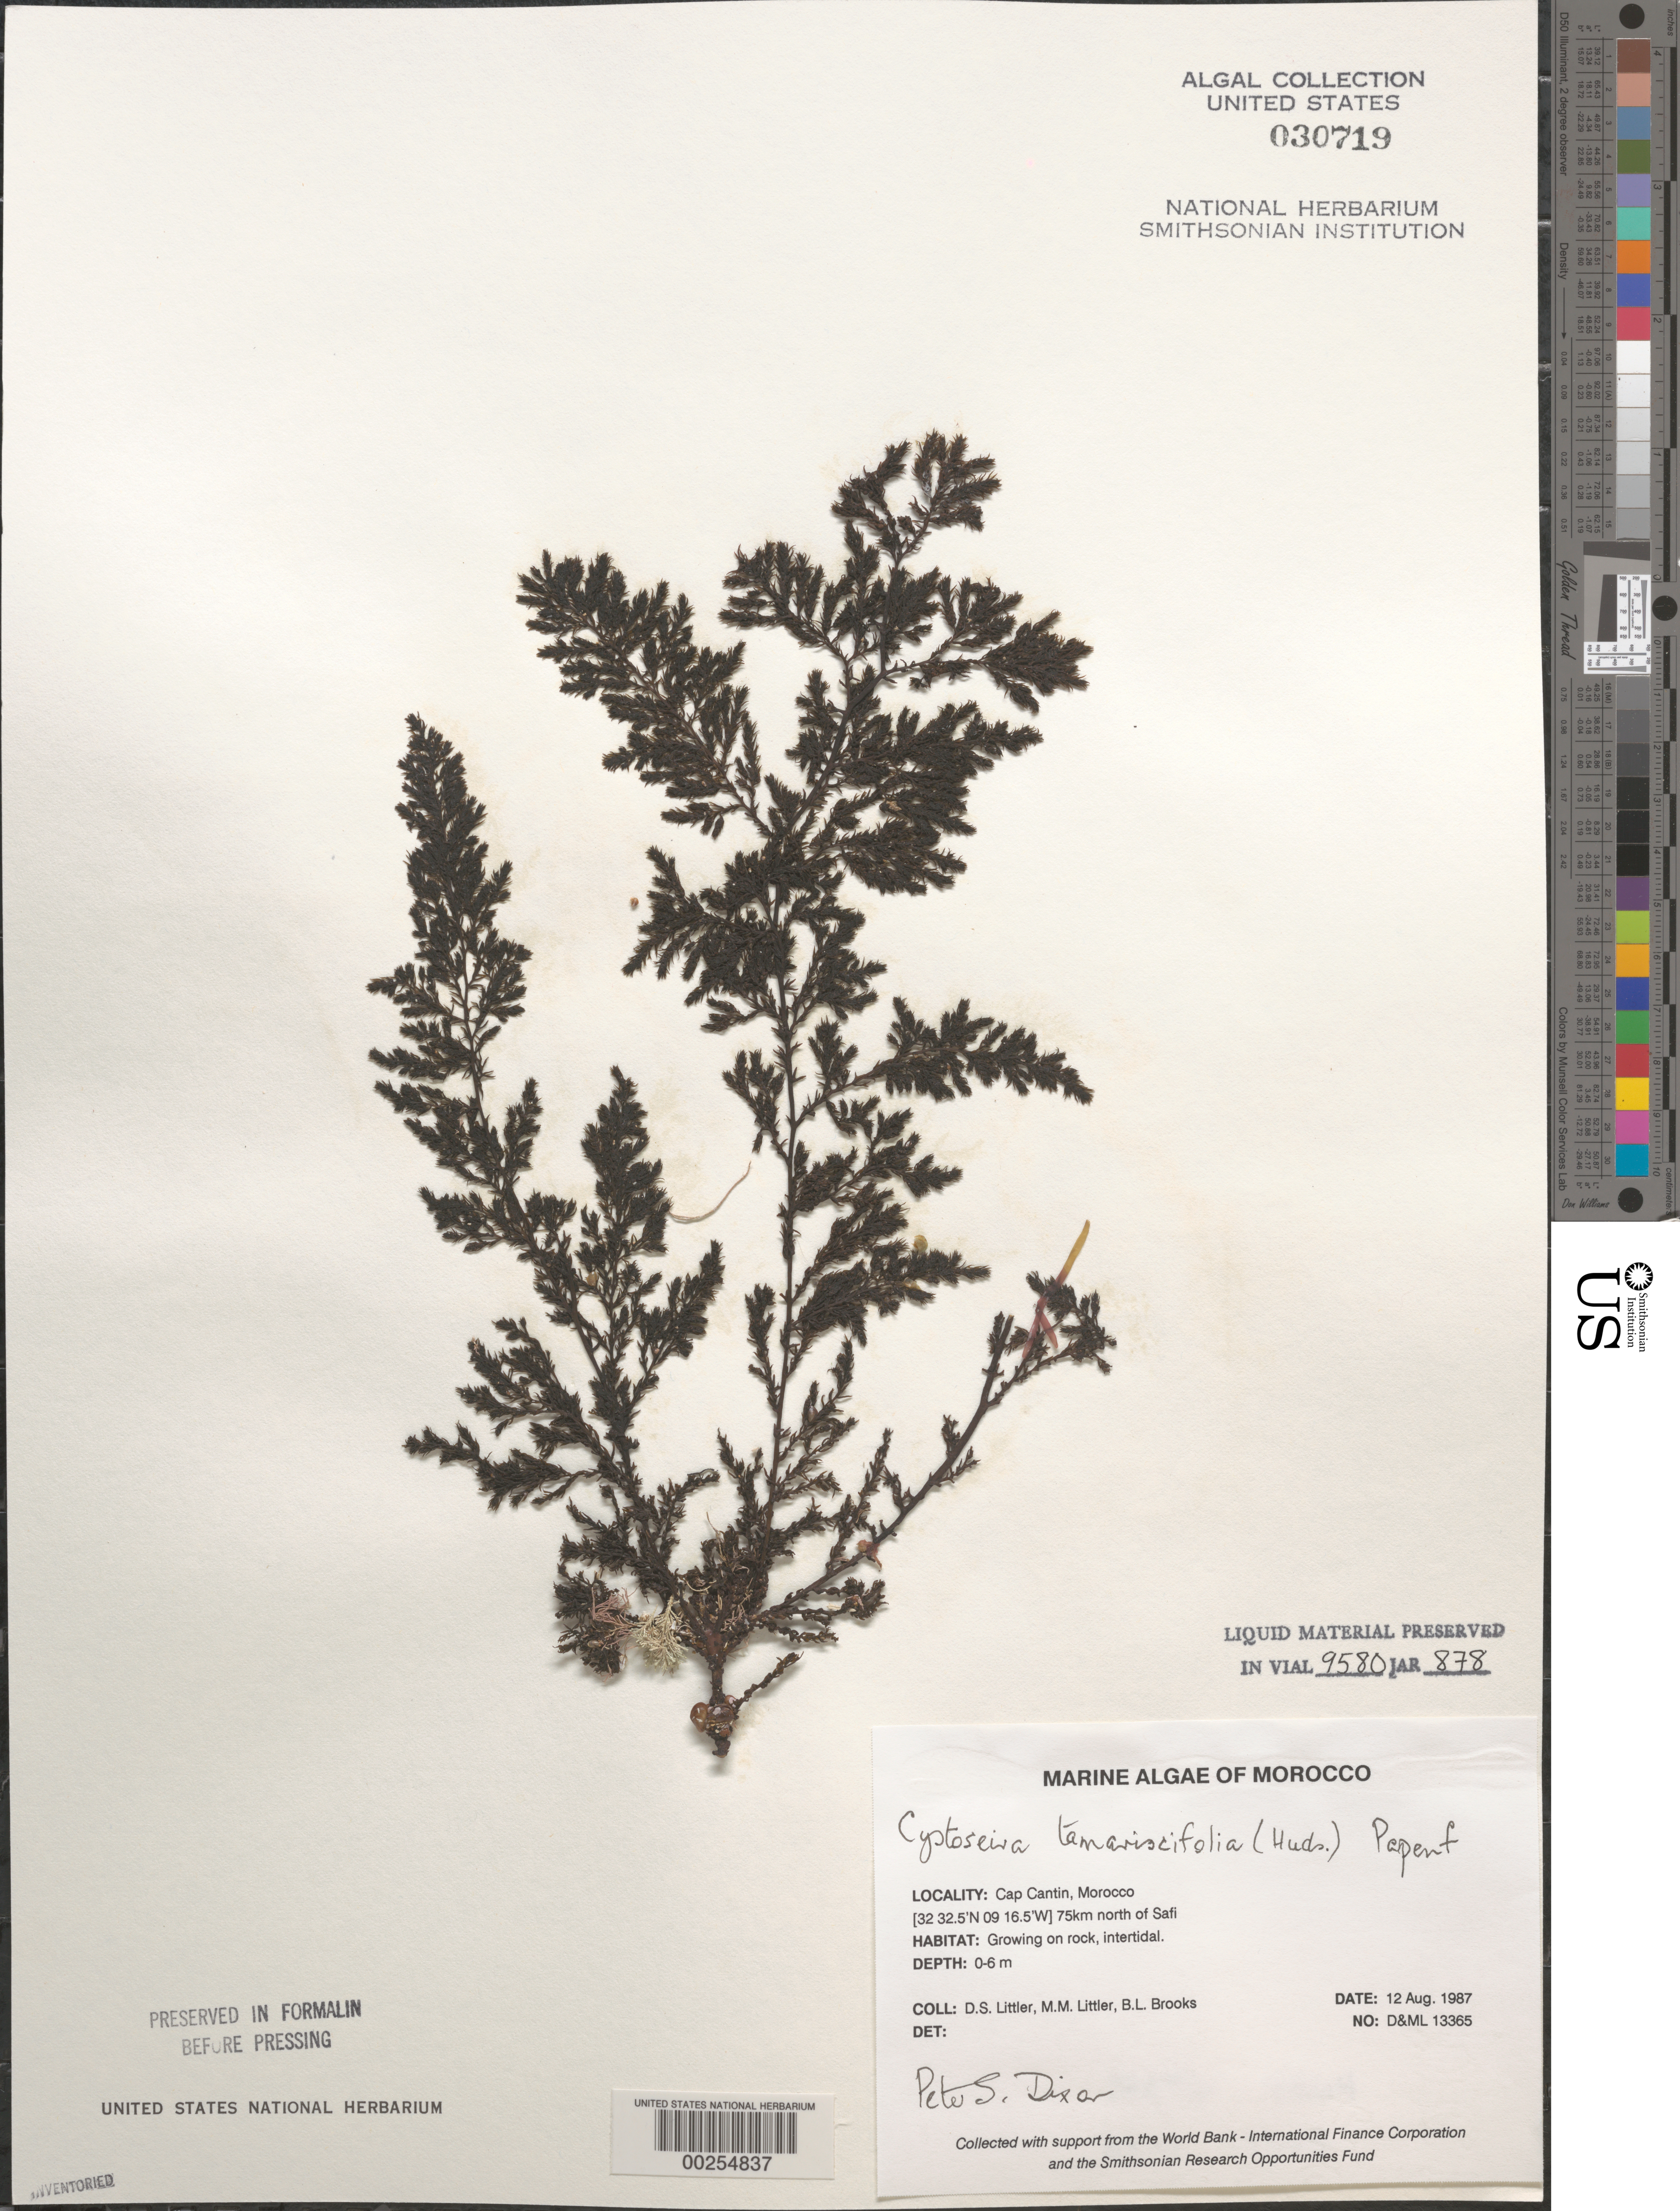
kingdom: Chromista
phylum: Ochrophyta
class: Phaeophyceae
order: Fucales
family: Sargassaceae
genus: Cystoseira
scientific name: Cystoseira tamariscifolia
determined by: Dixon, P. S.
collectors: D. S. Littler, M. M. Littler & B. Brooks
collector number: D&ML 13365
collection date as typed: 12 Aug 1987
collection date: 1987-08-12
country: Morocco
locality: Cap Cantin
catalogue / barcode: US 30719